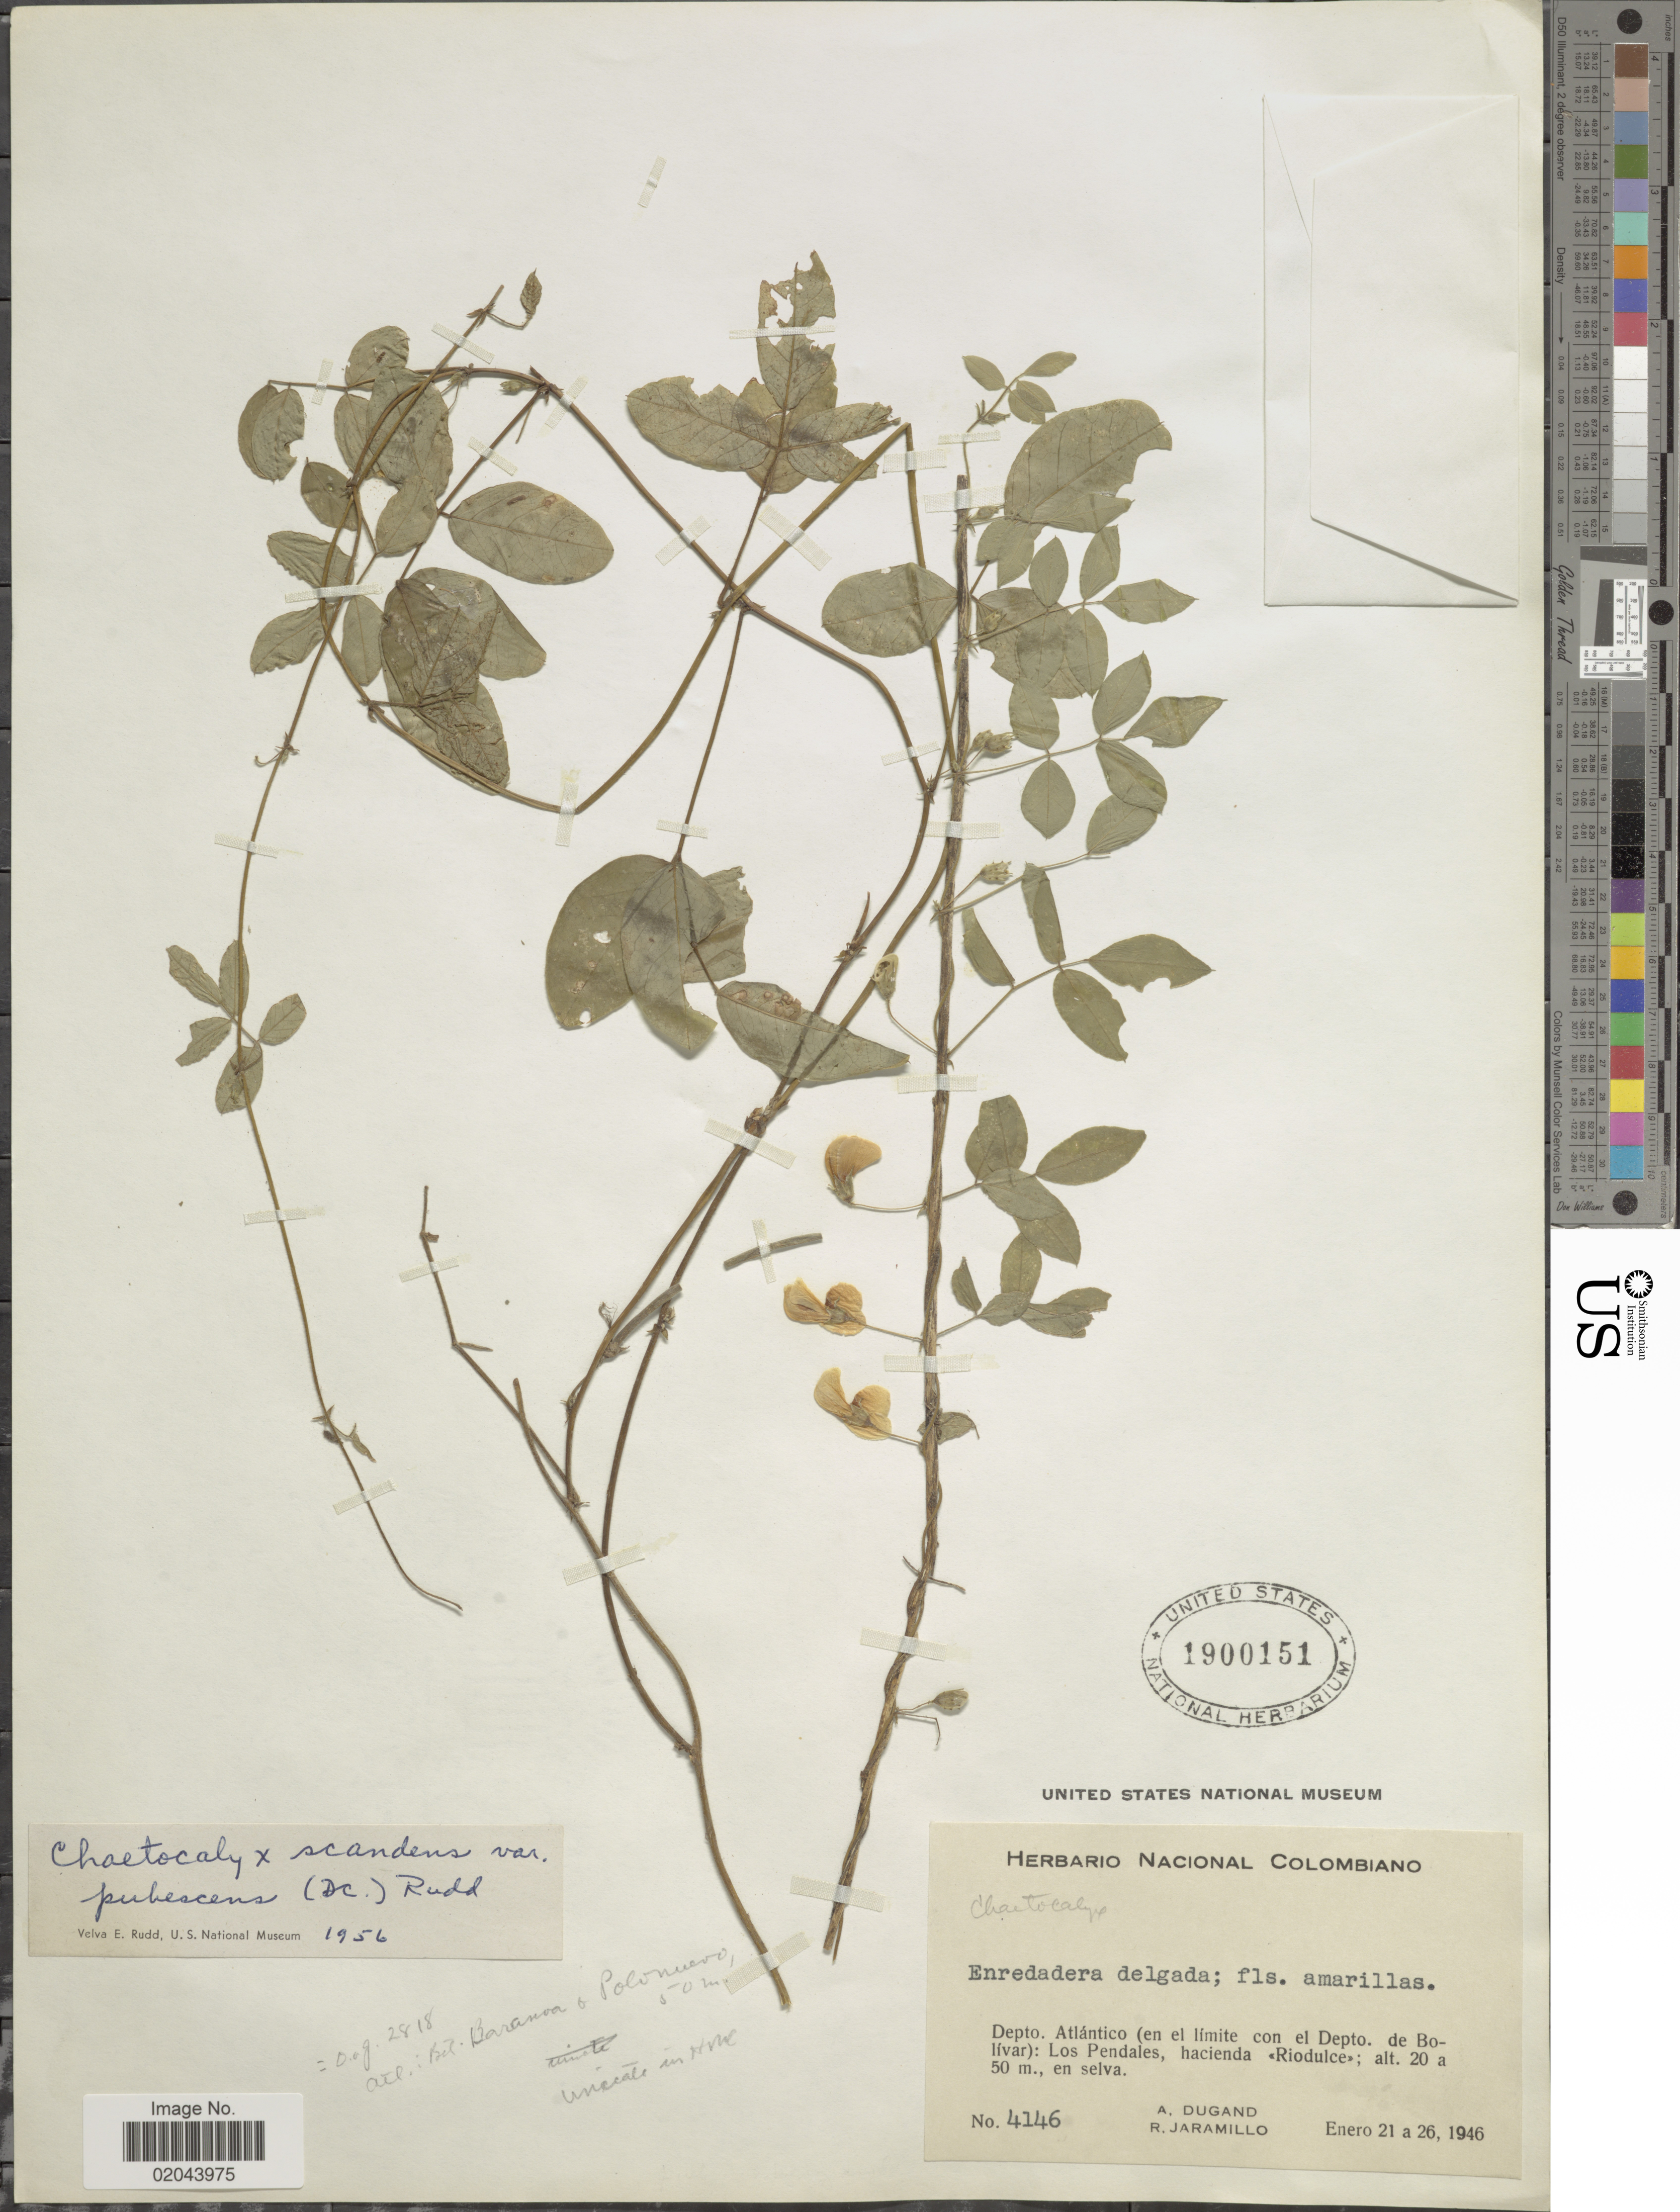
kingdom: Plantae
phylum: Tracheophyta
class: Magnoliopsida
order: Fabales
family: Fabaceae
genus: Chaetocalyx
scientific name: Chaetocalyx scandens var. pubescens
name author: (DC.) Rudd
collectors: A. Dugand & R. Jaramillo M.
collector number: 4146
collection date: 1946-01-21/1946-01-26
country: Colombia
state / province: Atlántico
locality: Depto. Atlántico (en el límite con el Depto. de Bolívar): Los Pendales, hacienda <<Riodulce>>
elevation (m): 20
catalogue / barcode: US 1900151